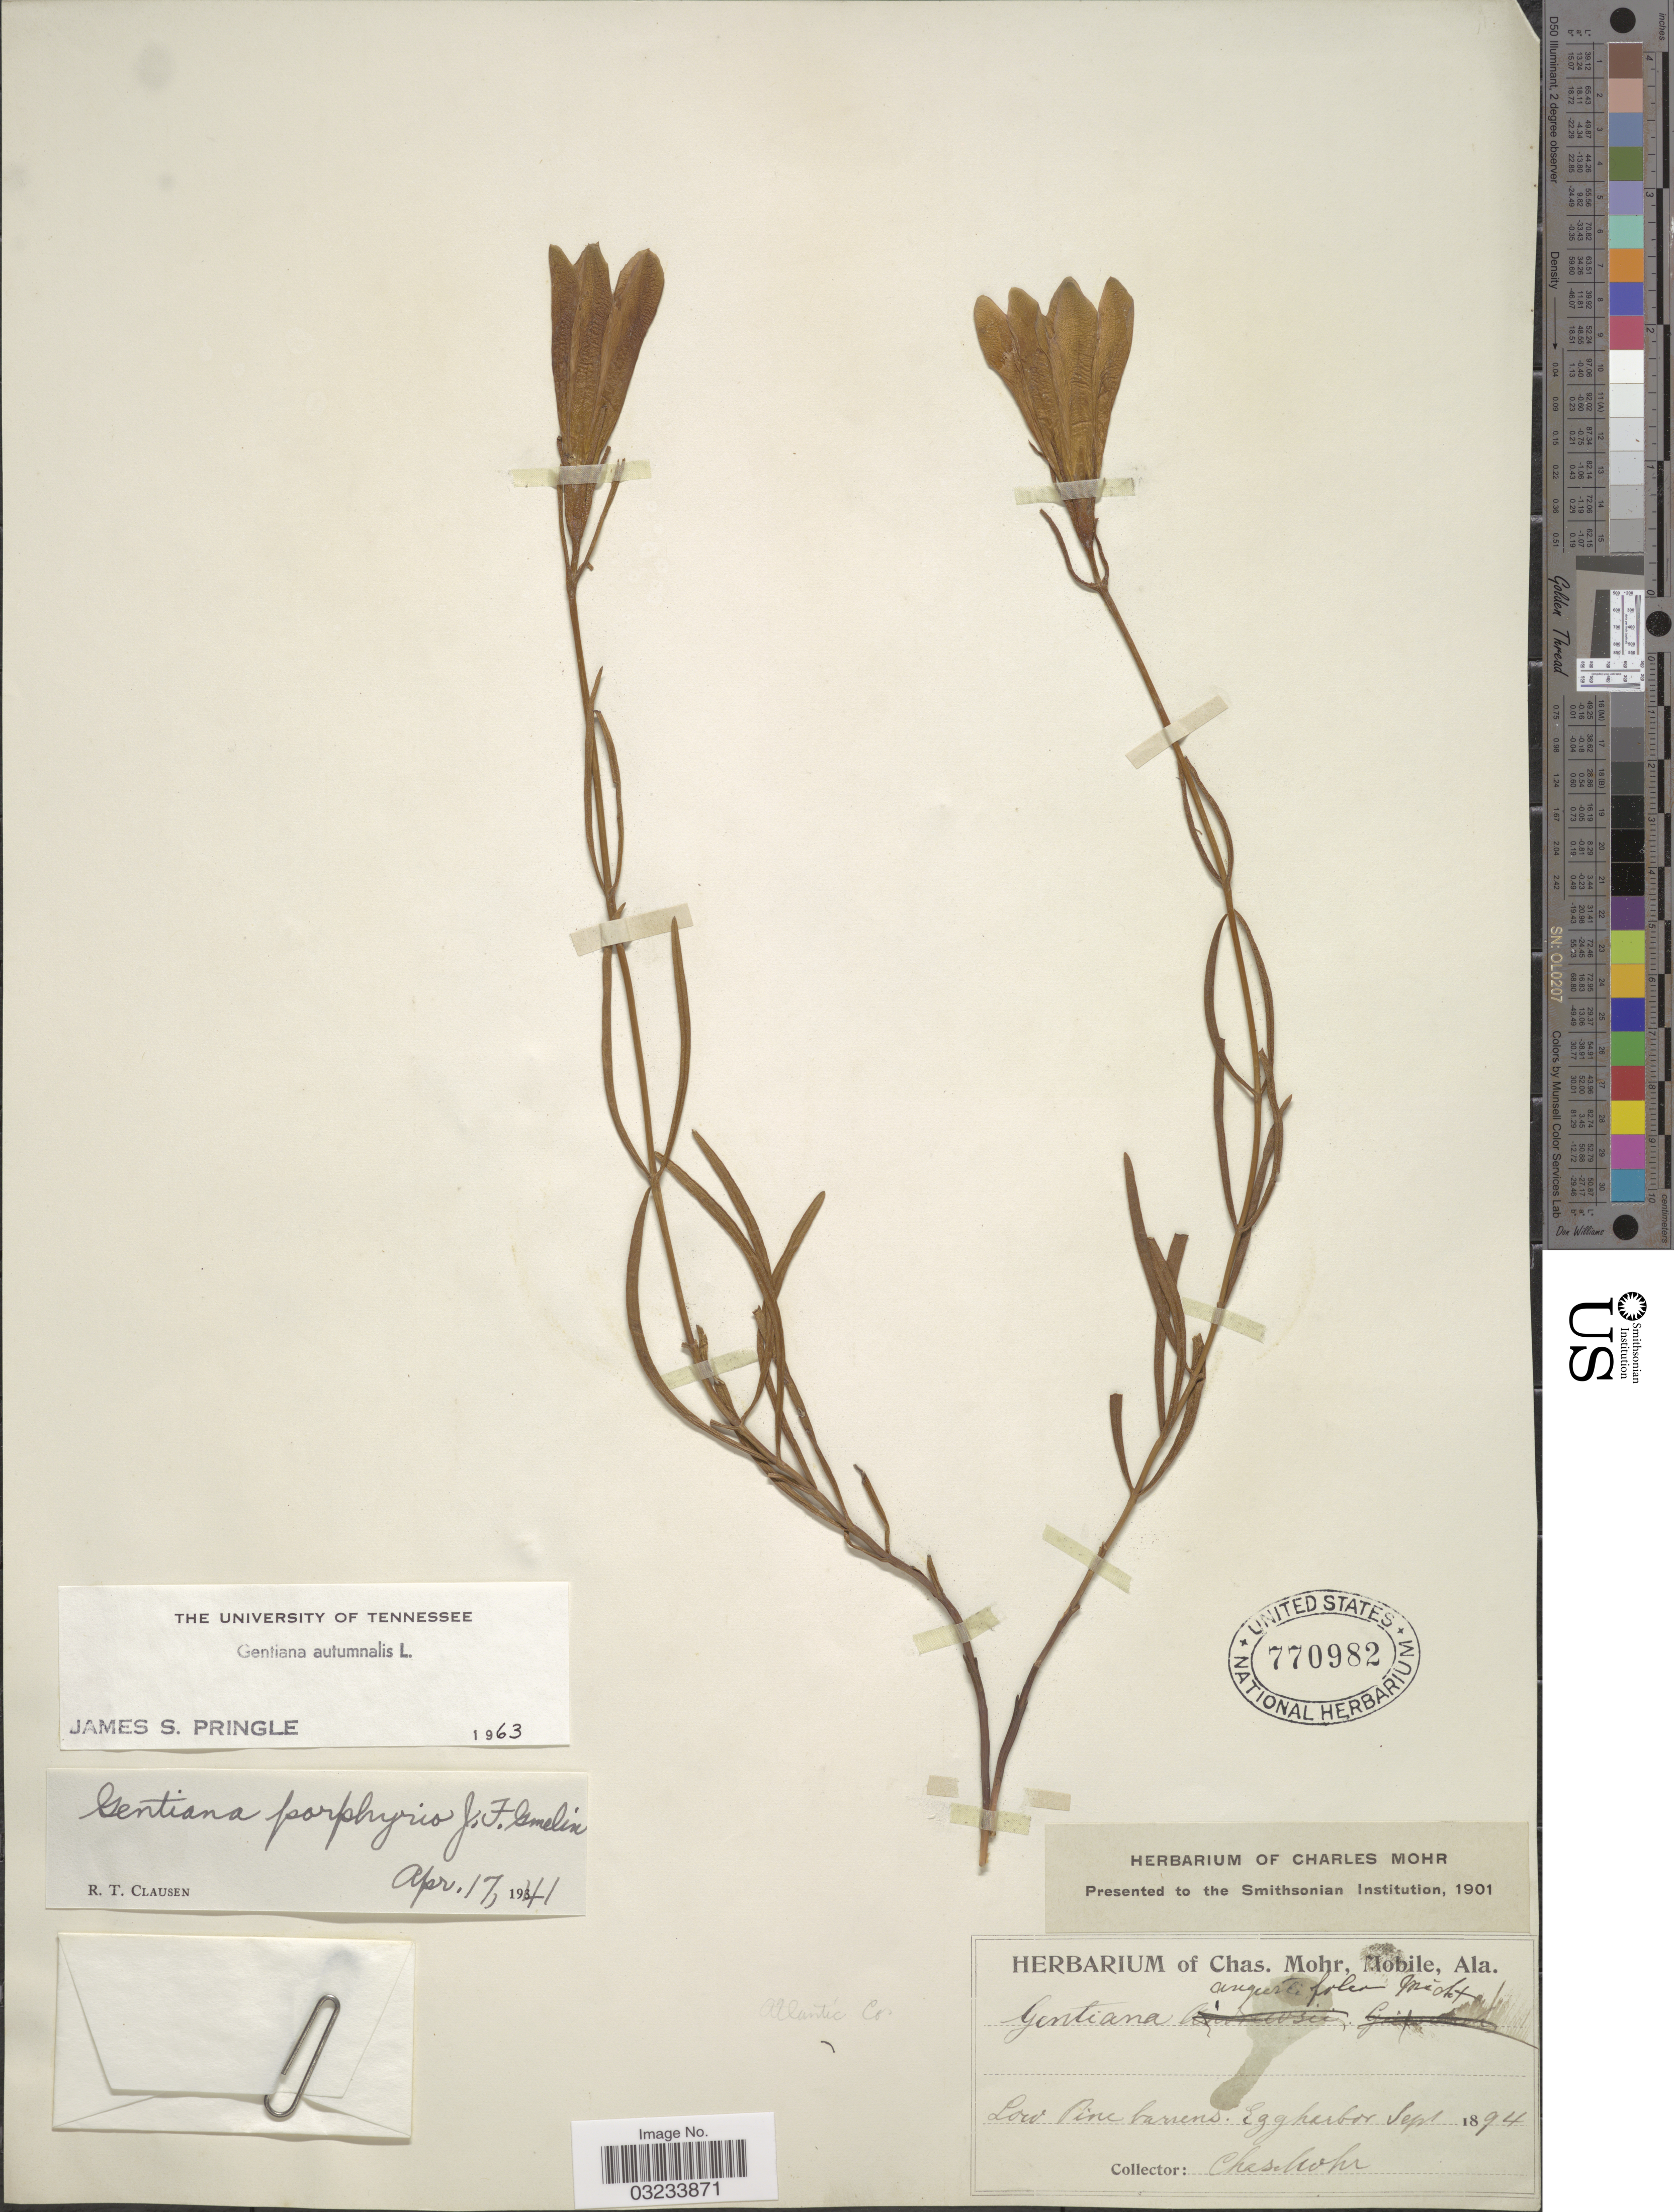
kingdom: Plantae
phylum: Tracheophyta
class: Magnoliopsida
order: Gentianales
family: Gentianaceae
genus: Gentiana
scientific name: Gentiana autumnalis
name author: L.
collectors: Mohr, C. T. (herbarium)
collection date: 1894-09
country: United States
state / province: Alabama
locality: Egg Harbor, Atlantic Co.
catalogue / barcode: US 770982